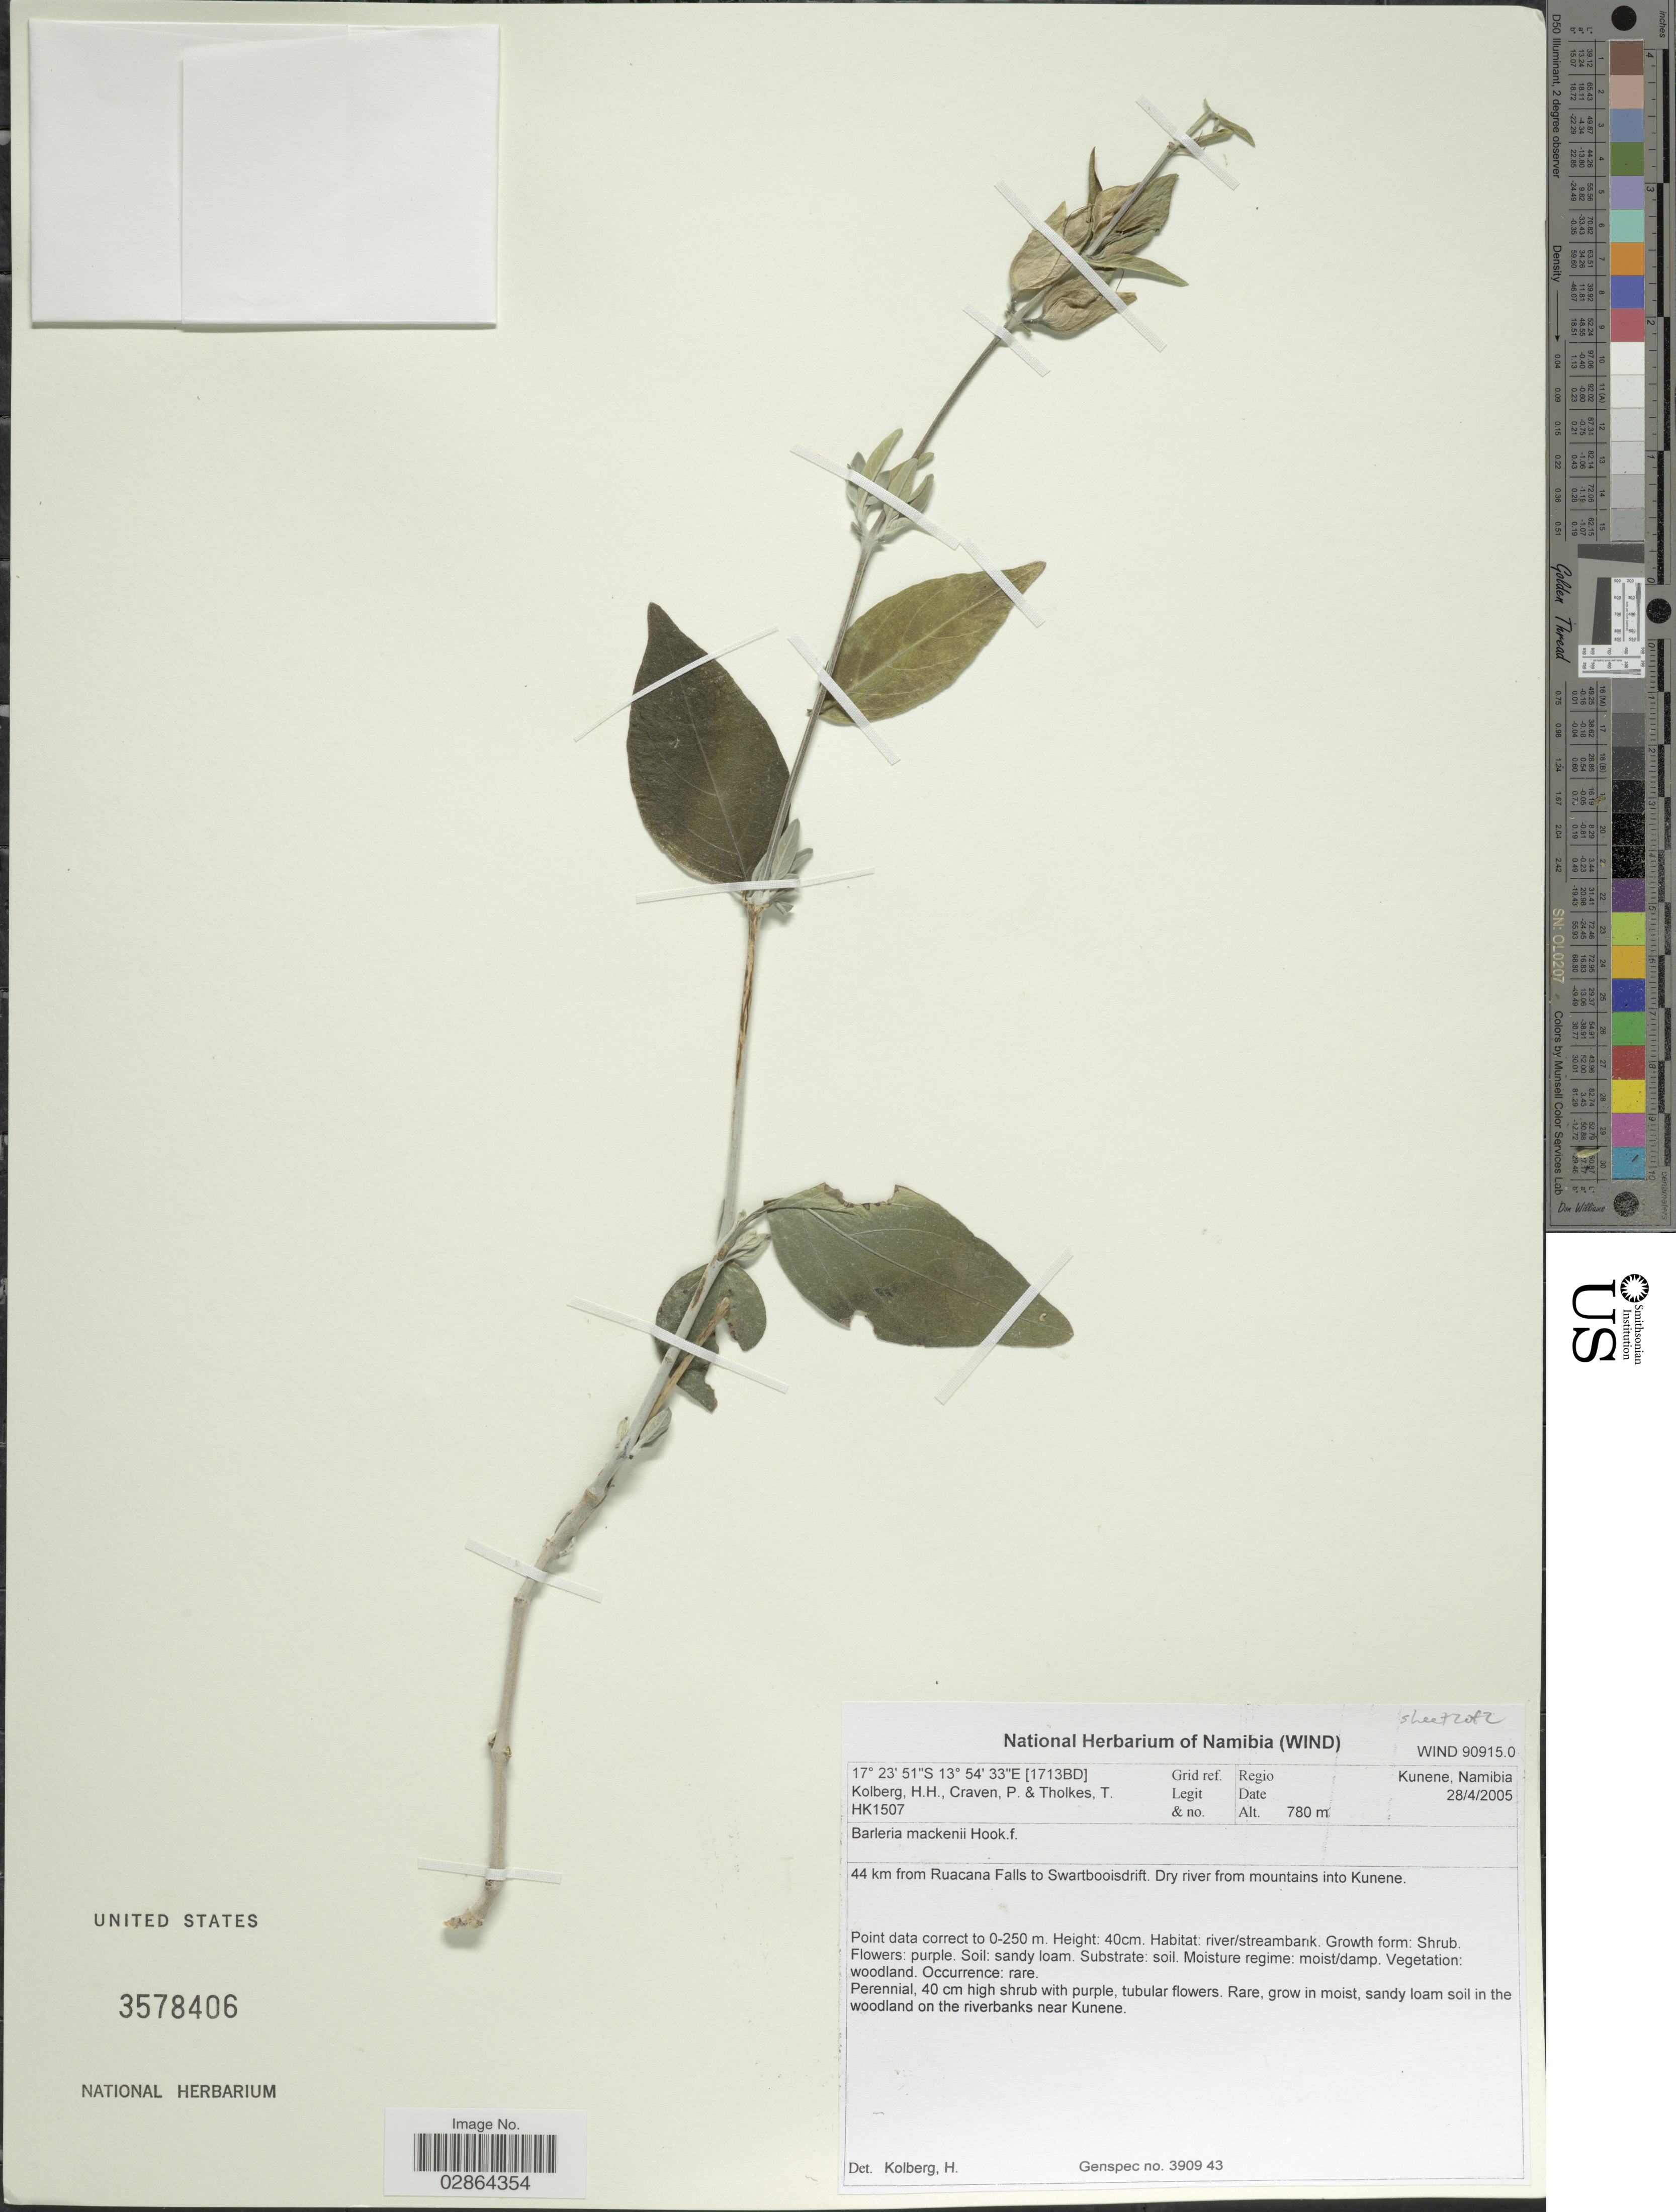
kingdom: Plantae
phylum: Tracheophyta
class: Magnoliopsida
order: Lamiales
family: Acanthaceae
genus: Barleria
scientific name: Barleria mackenii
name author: Hook. f.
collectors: H. H. Kolberg, P. Craven & T. Tholkes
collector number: HK1507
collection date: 2005-04-28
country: Namibia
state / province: Kunene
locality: Regio Kunene, Namibia. Grid ref. (1713BD). 44 km from Ruacana Falls to Swartbooisdrift. Dry river from mountains into Kunene.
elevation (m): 780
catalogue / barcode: US 3578406